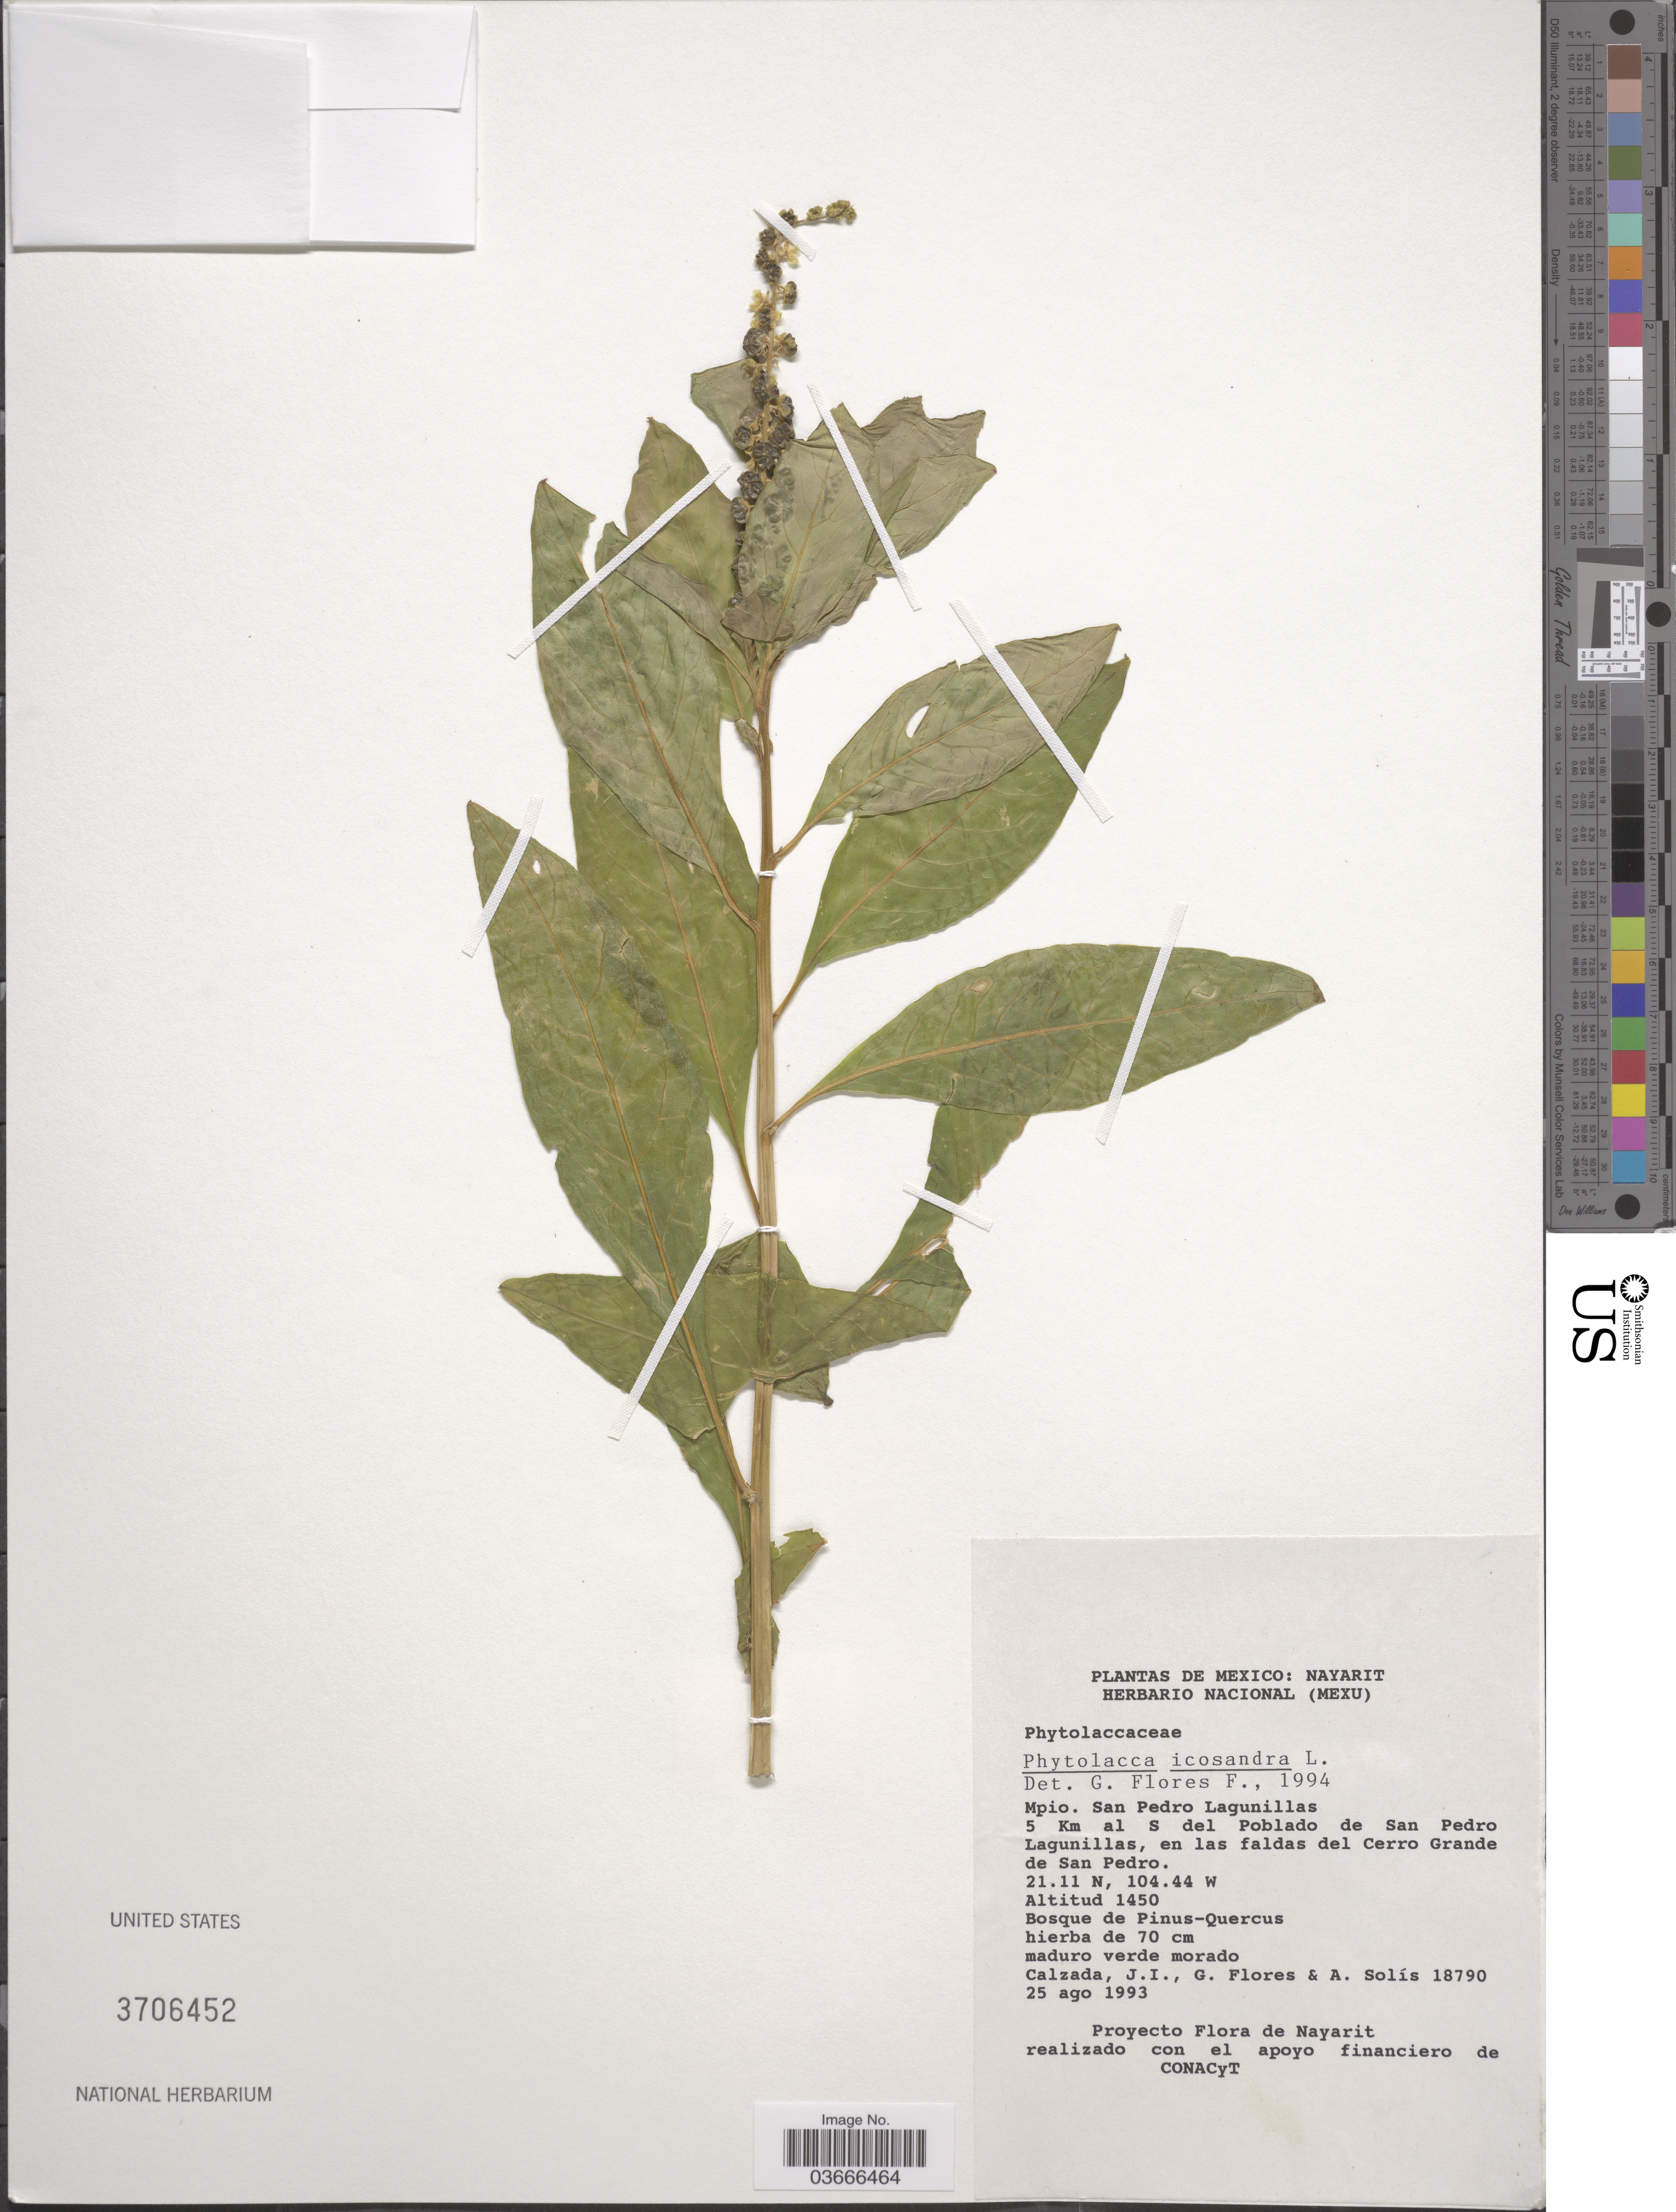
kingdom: Plantae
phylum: Tracheophyta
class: Magnoliopsida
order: Caryophyllales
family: Phytolaccaceae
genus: Phytolacca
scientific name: Phytolacca icosandra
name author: L.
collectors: J. I. Calzada, G. Flores F. & A. Solis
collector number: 18790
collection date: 1993-08-25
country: Mexico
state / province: Nayarit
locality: Mpio. San Pedro Lagunillas 5 Km al S del Poblado de San Pedro Lagunillas, en las faldas del Cerro Grande de San Pedro.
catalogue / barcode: US 3706452